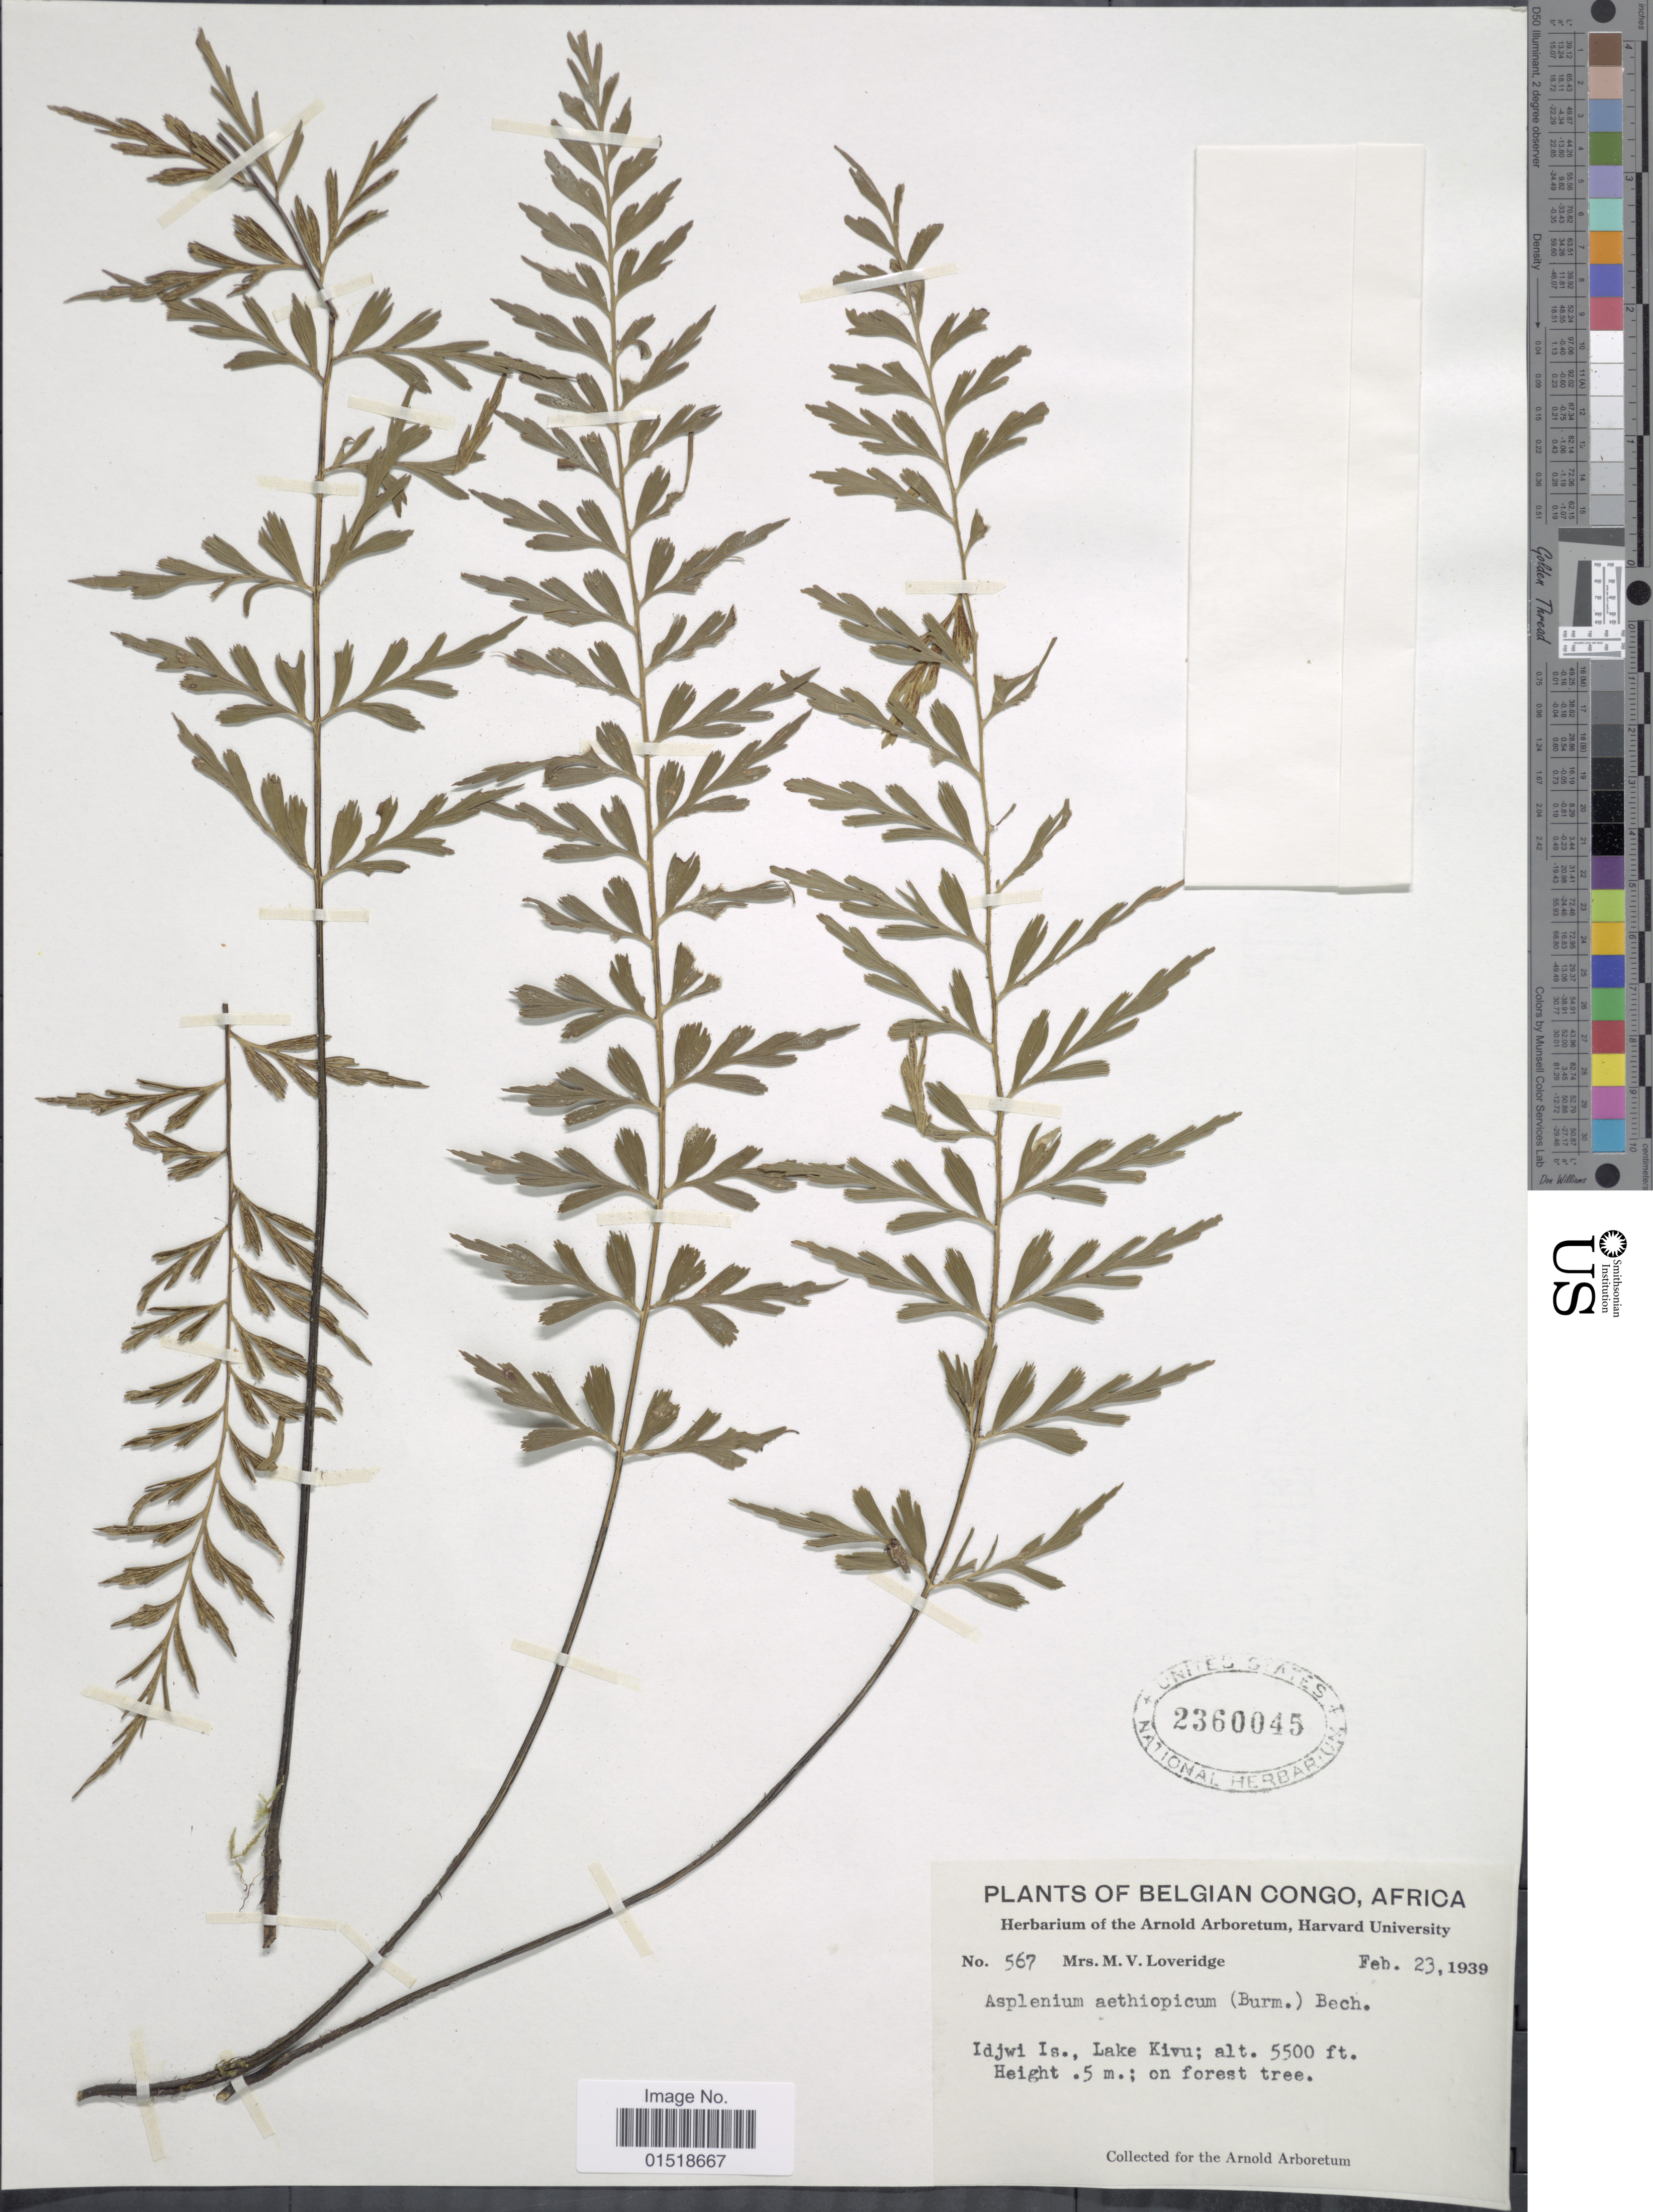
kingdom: Plantae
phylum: Tracheophyta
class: Polypodiopsida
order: Polypodiales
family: Aspleniaceae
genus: Asplenium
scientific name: Asplenium aethiopicum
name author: (Burm. f.) Bech.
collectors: M. Loveridge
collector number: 567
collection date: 1939-02-23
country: Congo, Democratic Republic of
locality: Belgian Congo, Africa. Idjwi Is., Lake Kivu.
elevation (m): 1676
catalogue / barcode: US 2360045